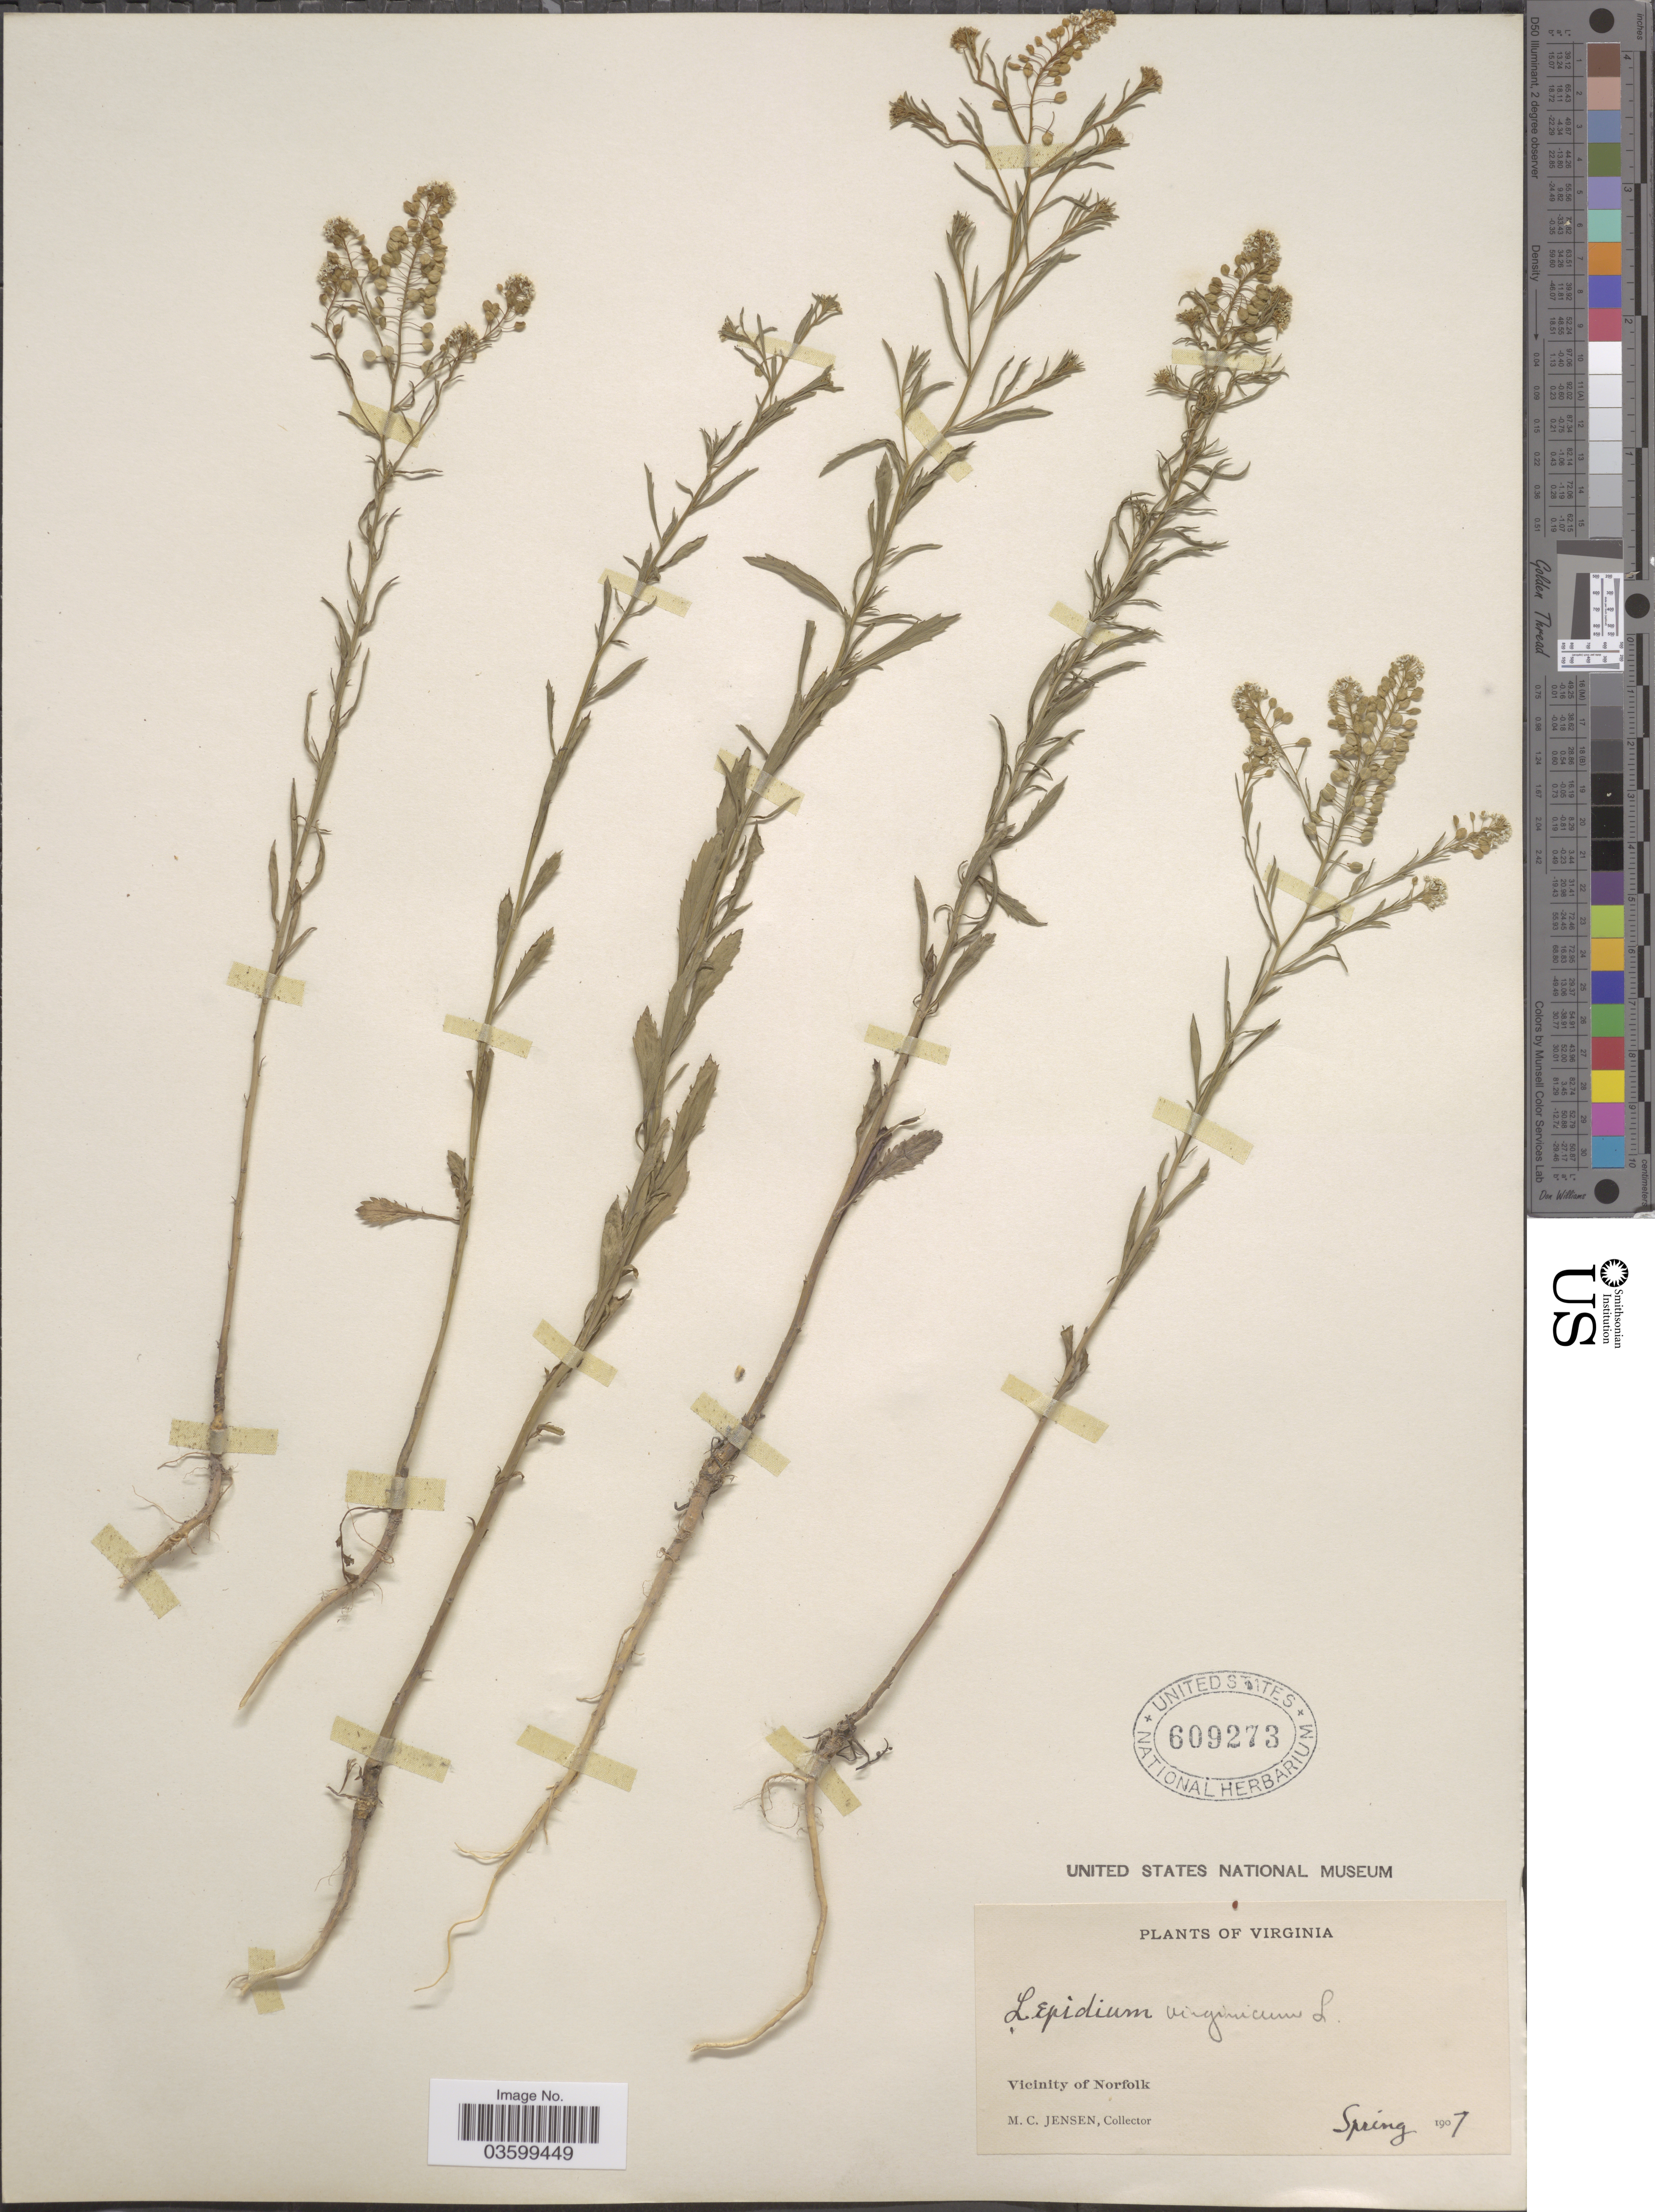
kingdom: Plantae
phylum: Tracheophyta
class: Magnoliopsida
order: Brassicales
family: Brassicaceae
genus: Lepidium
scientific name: Lepidium virginicum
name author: L.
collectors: M. C. Jensen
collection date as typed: Spring 1907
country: United States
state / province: Virginia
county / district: City of Norfolk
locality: Vicinity of Norfolk.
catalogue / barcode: US 609273